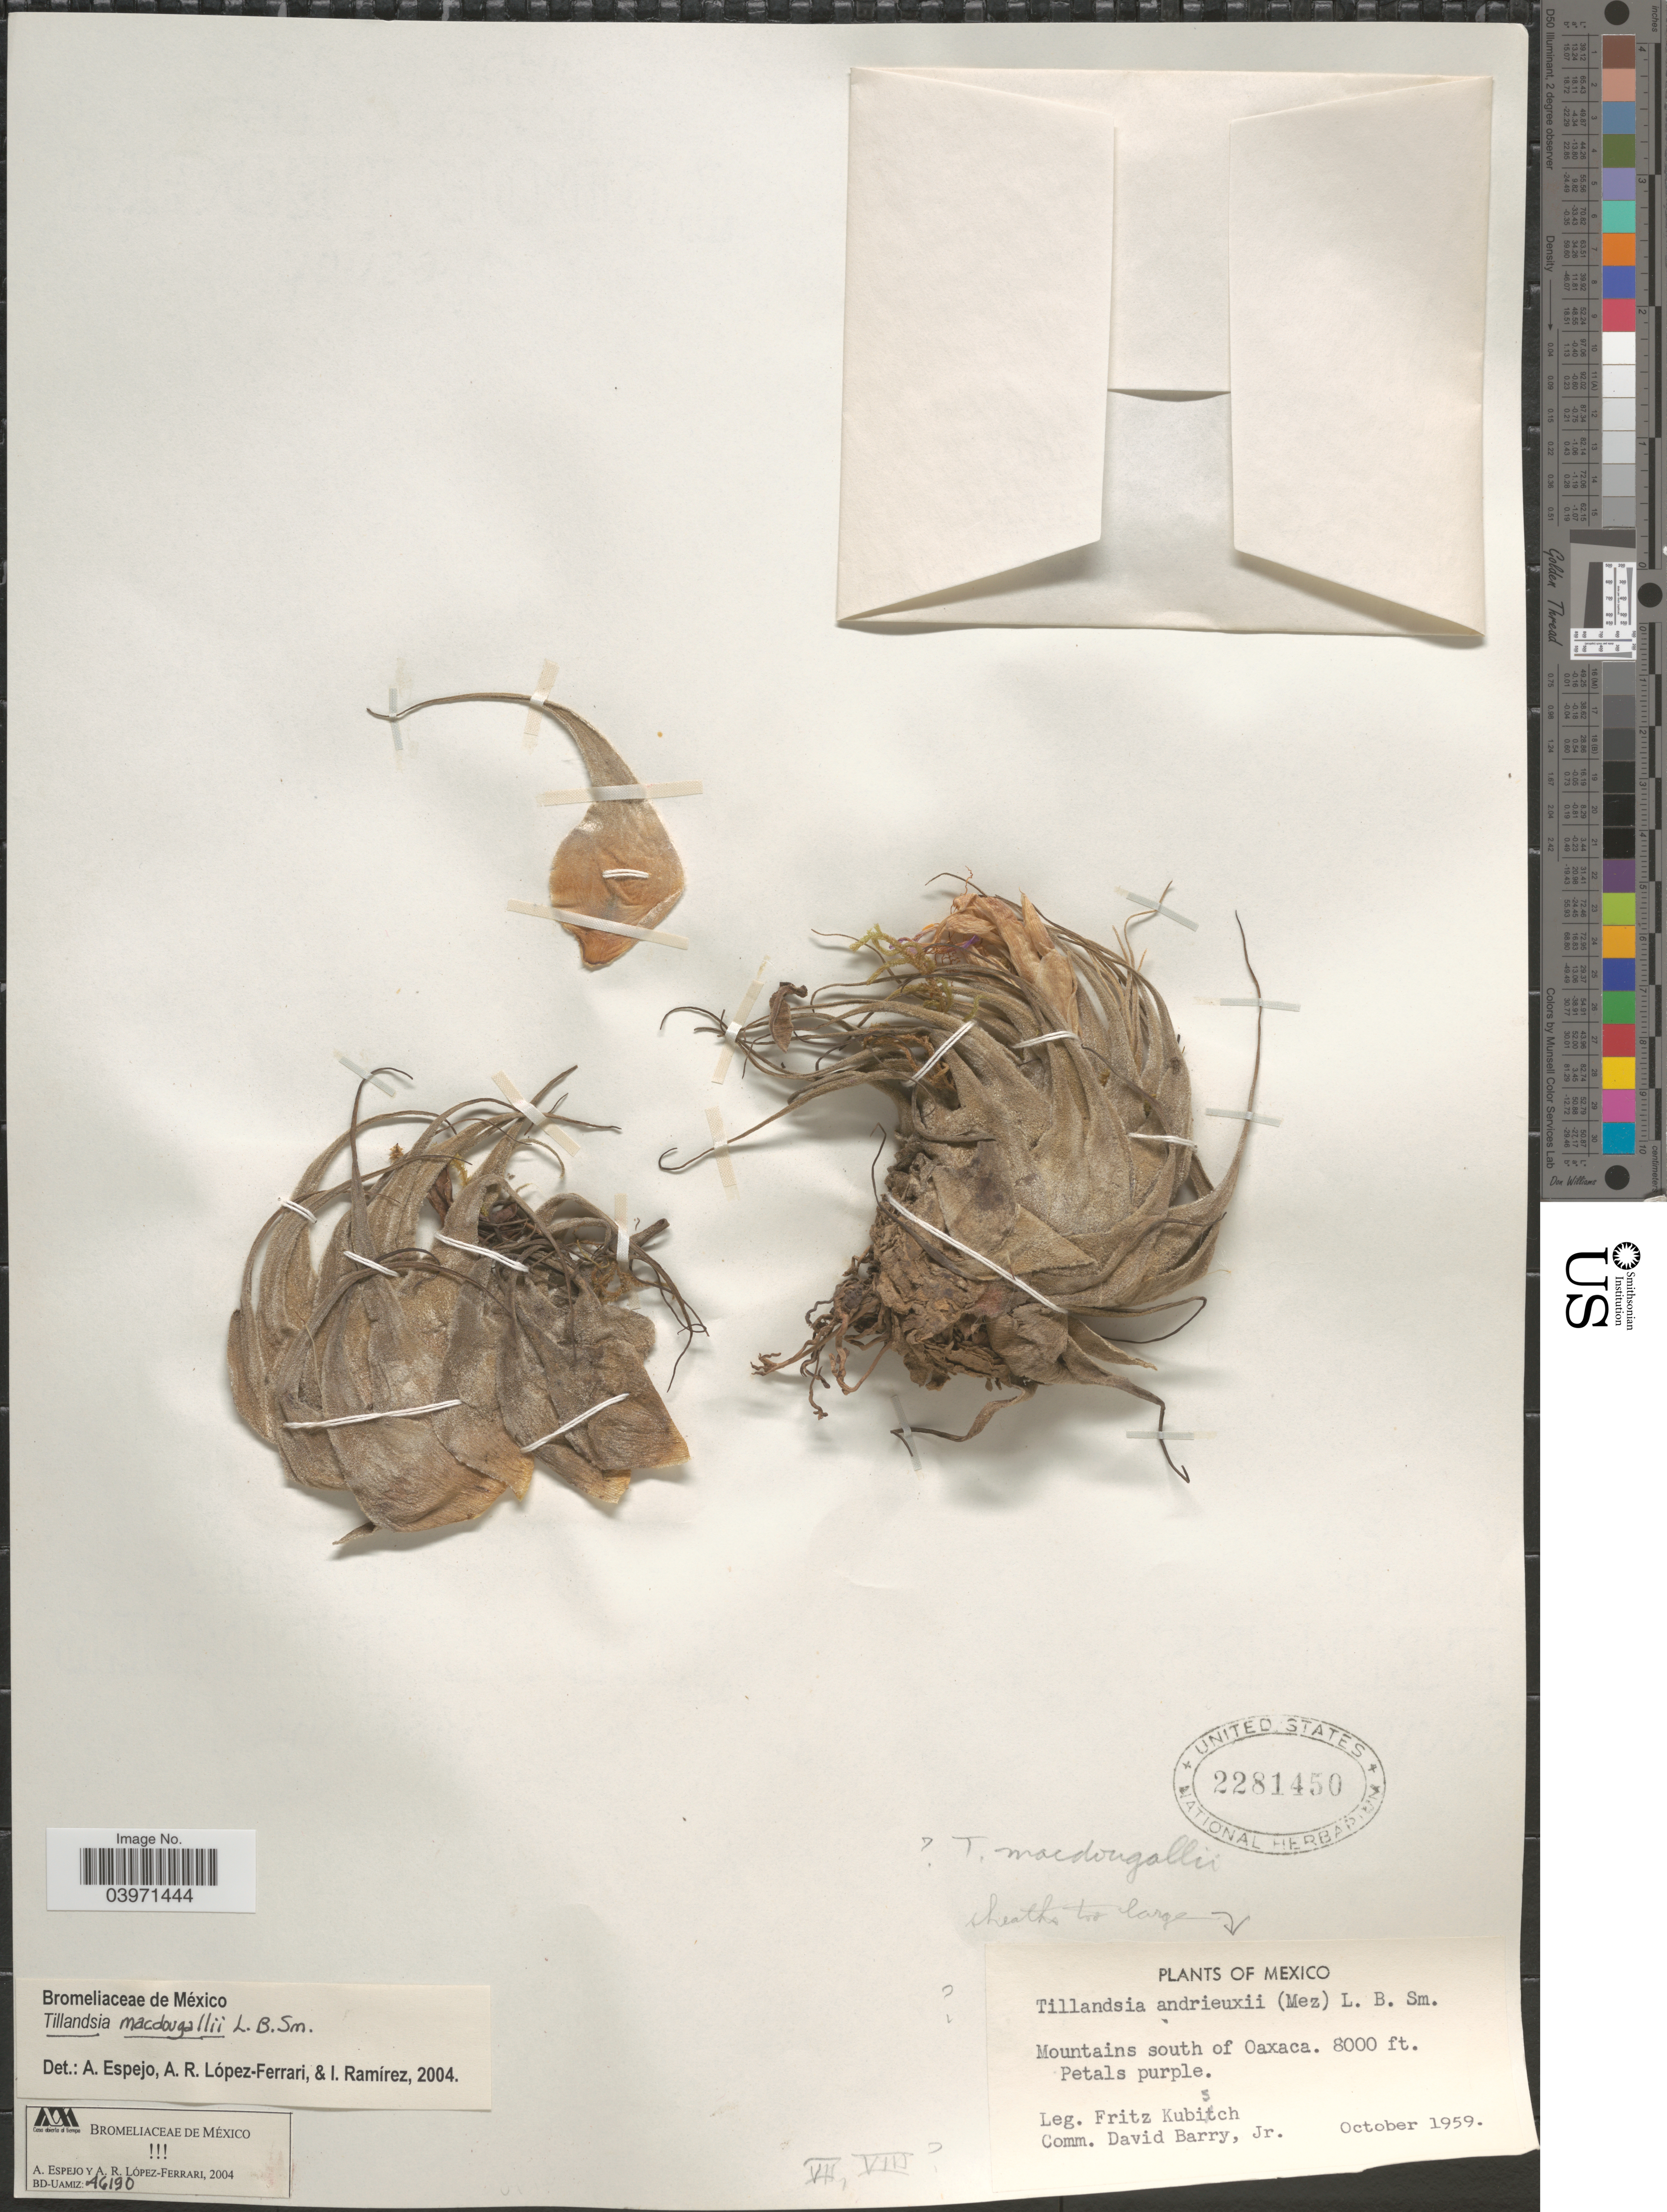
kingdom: Plantae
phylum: Tracheophyta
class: Liliopsida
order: Poales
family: Bromeliaceae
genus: Tillandsia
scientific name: Tillandsia macdougallii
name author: L.B. Sm.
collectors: F. Kubisch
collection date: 1959-10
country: Mexico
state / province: Oaxaca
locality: Mountains south of Oaxaca.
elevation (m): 2438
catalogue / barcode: US 2281450